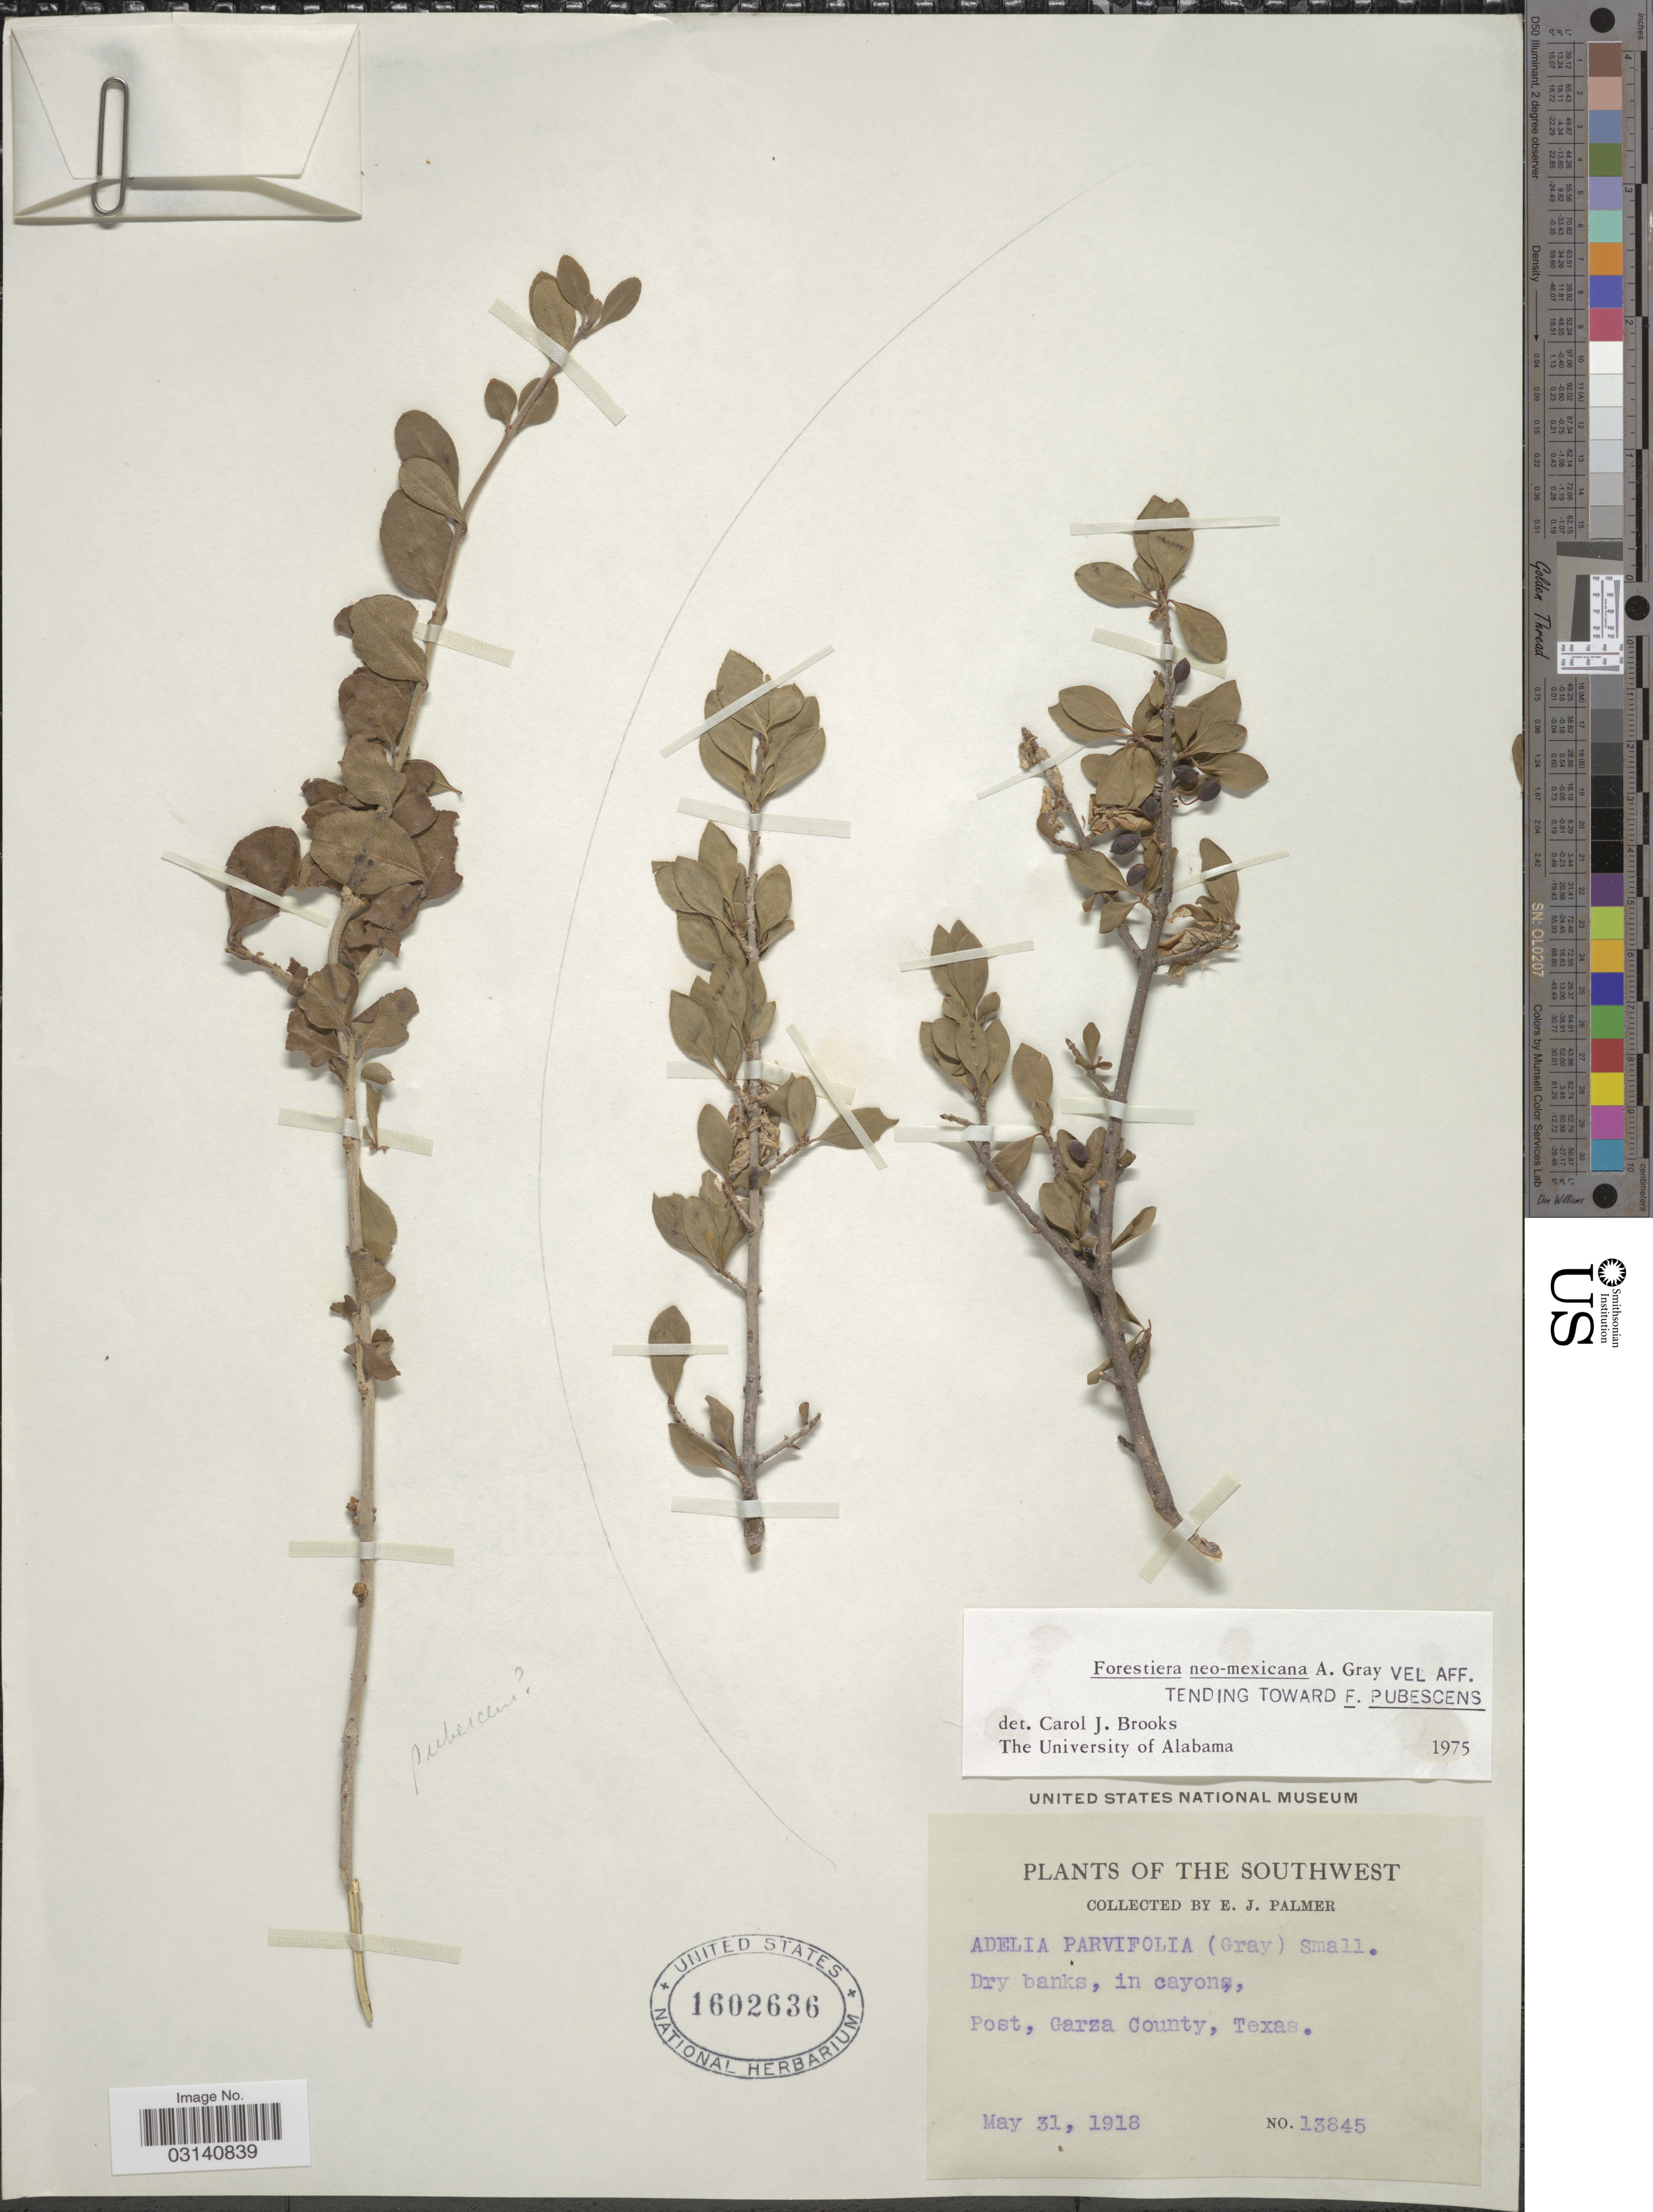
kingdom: Plantae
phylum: Tracheophyta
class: Magnoliopsida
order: Lamiales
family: Oleaceae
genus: Forestiera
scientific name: Forestiera neomexicana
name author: A. Gray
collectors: E. J. Palmer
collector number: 13845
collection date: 1918-05-31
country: United States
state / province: Texas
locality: The Southwest. In canyons, Post, Garza County.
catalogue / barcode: US 1602636